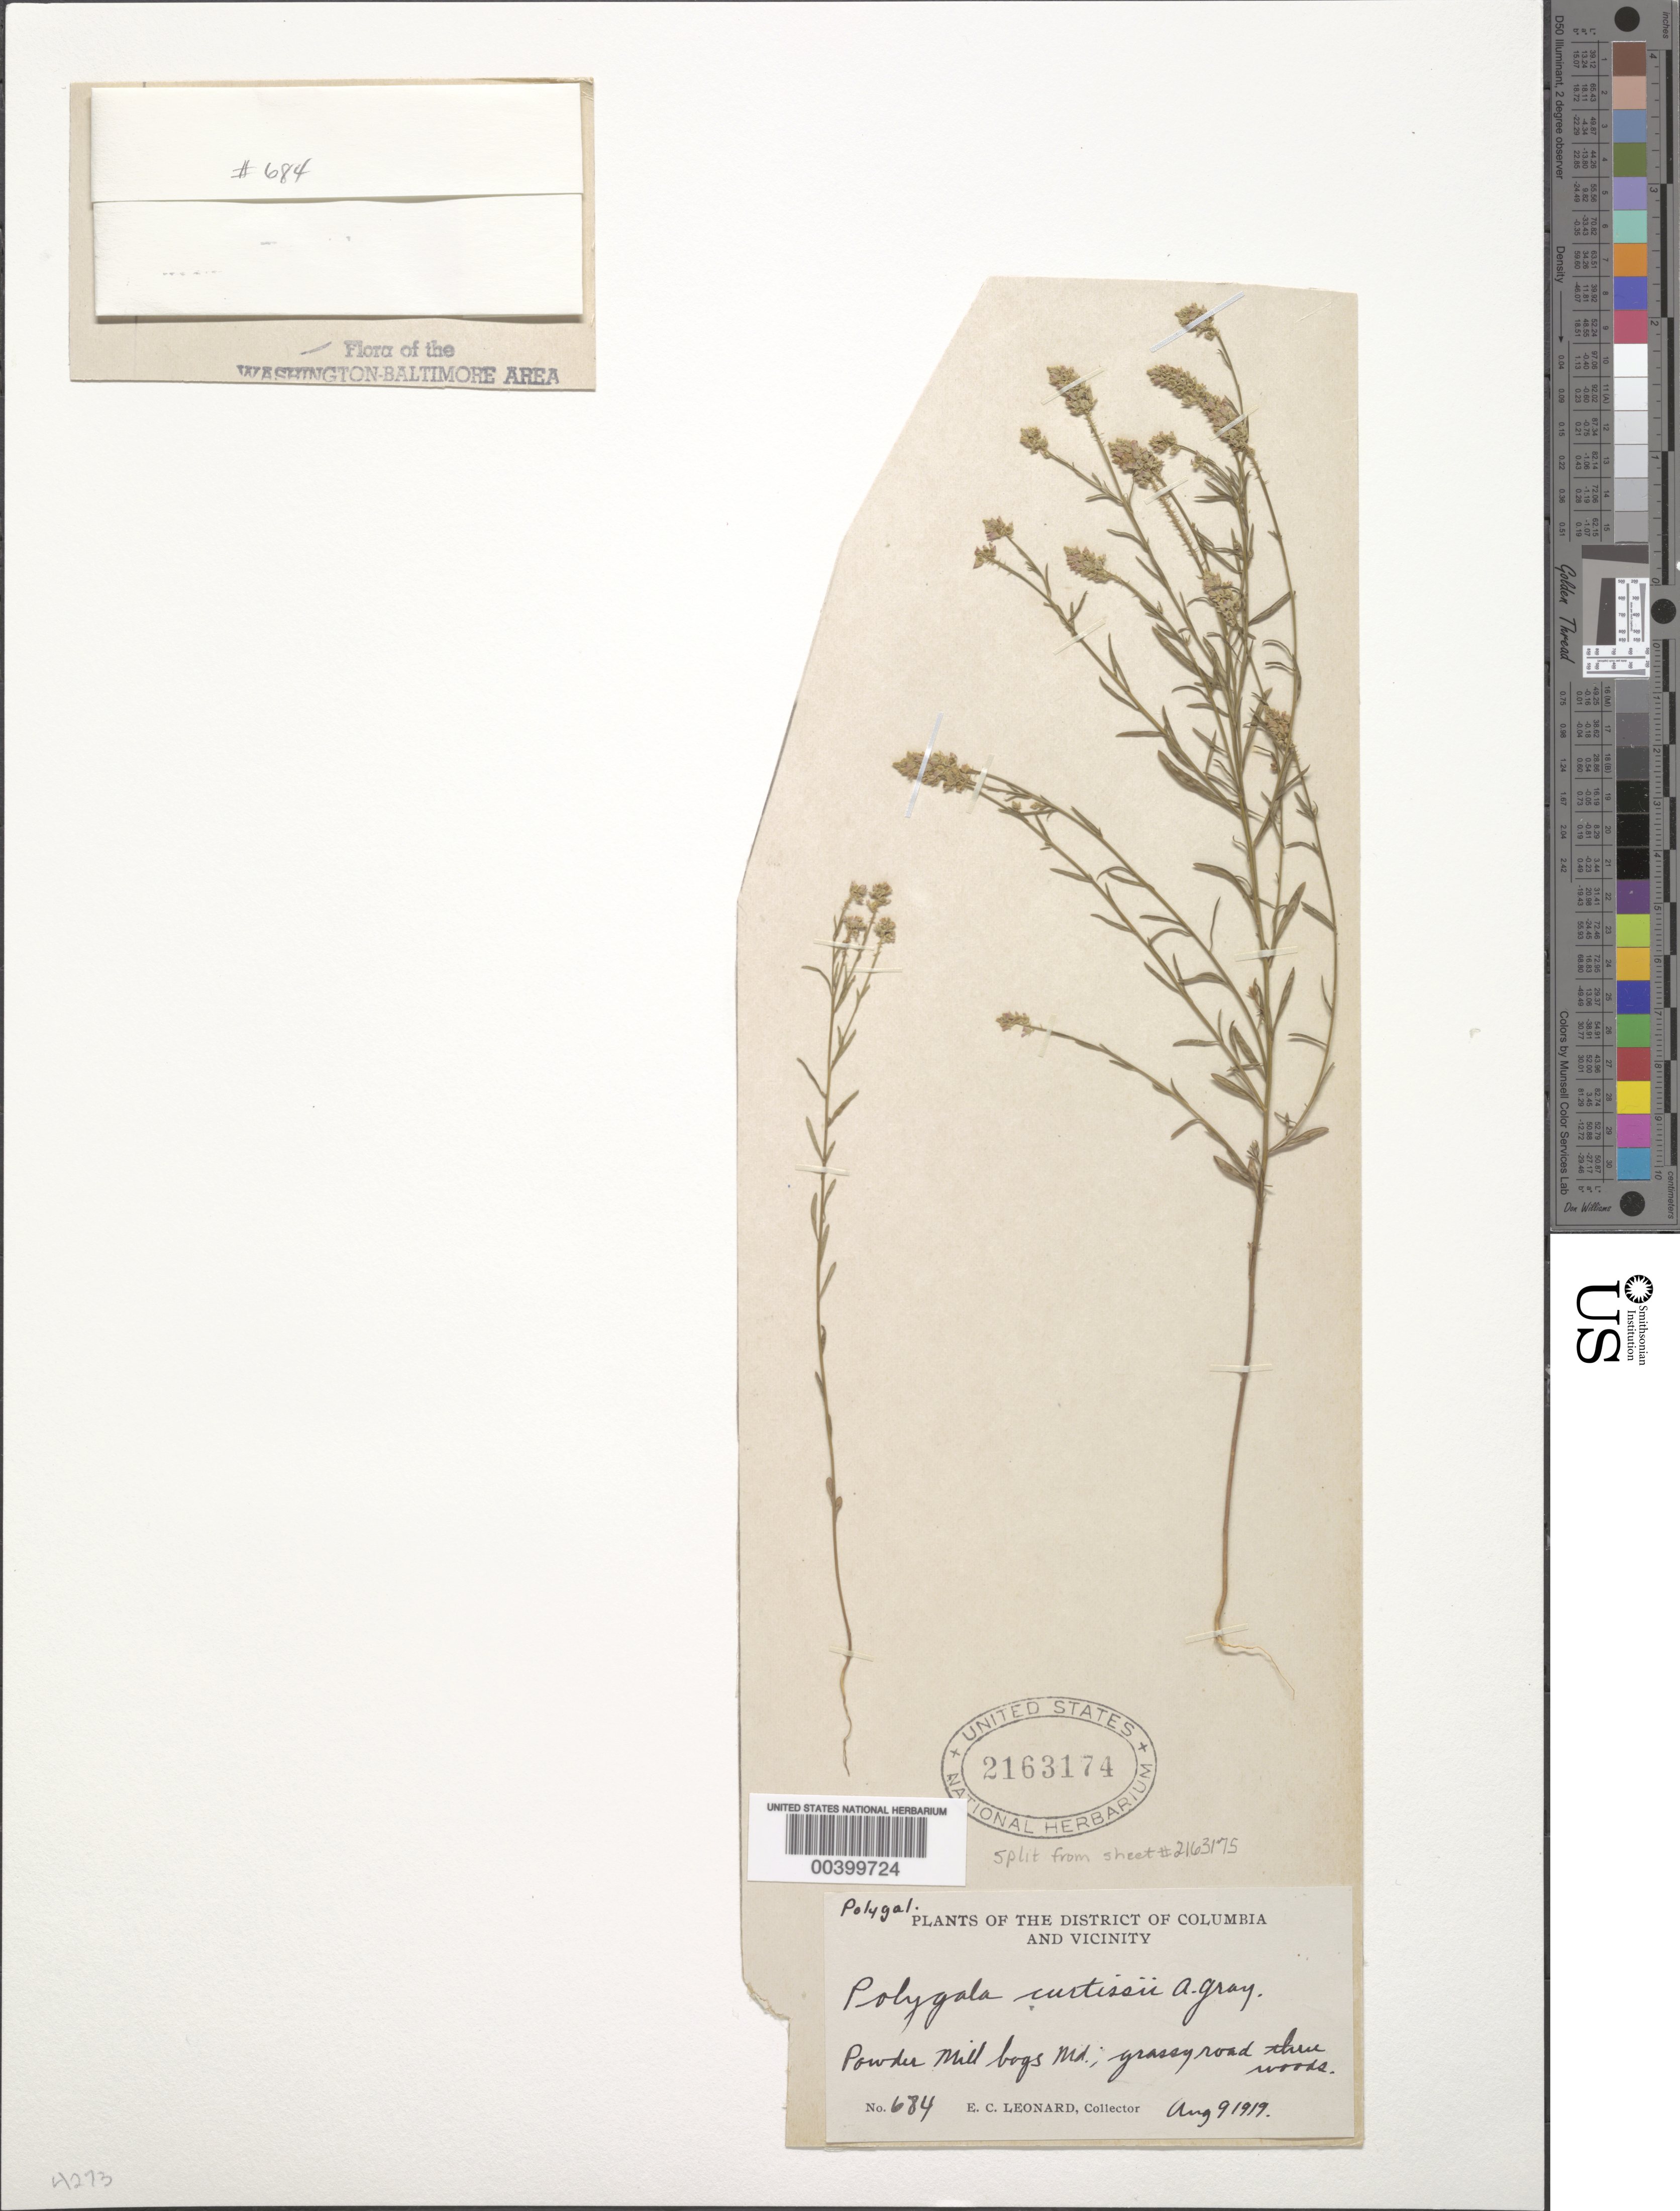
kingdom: Plantae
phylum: Tracheophyta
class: Magnoliopsida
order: Fabales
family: Polygalaceae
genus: Polygala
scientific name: Polygala curtissii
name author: A. Gray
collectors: E. C. Leonard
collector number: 684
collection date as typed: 09 Aug 1919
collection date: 1919-08-09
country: United States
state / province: Maryland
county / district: Prince George's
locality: Powder Mill Bogs, Beltsville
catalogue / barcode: US 2163174